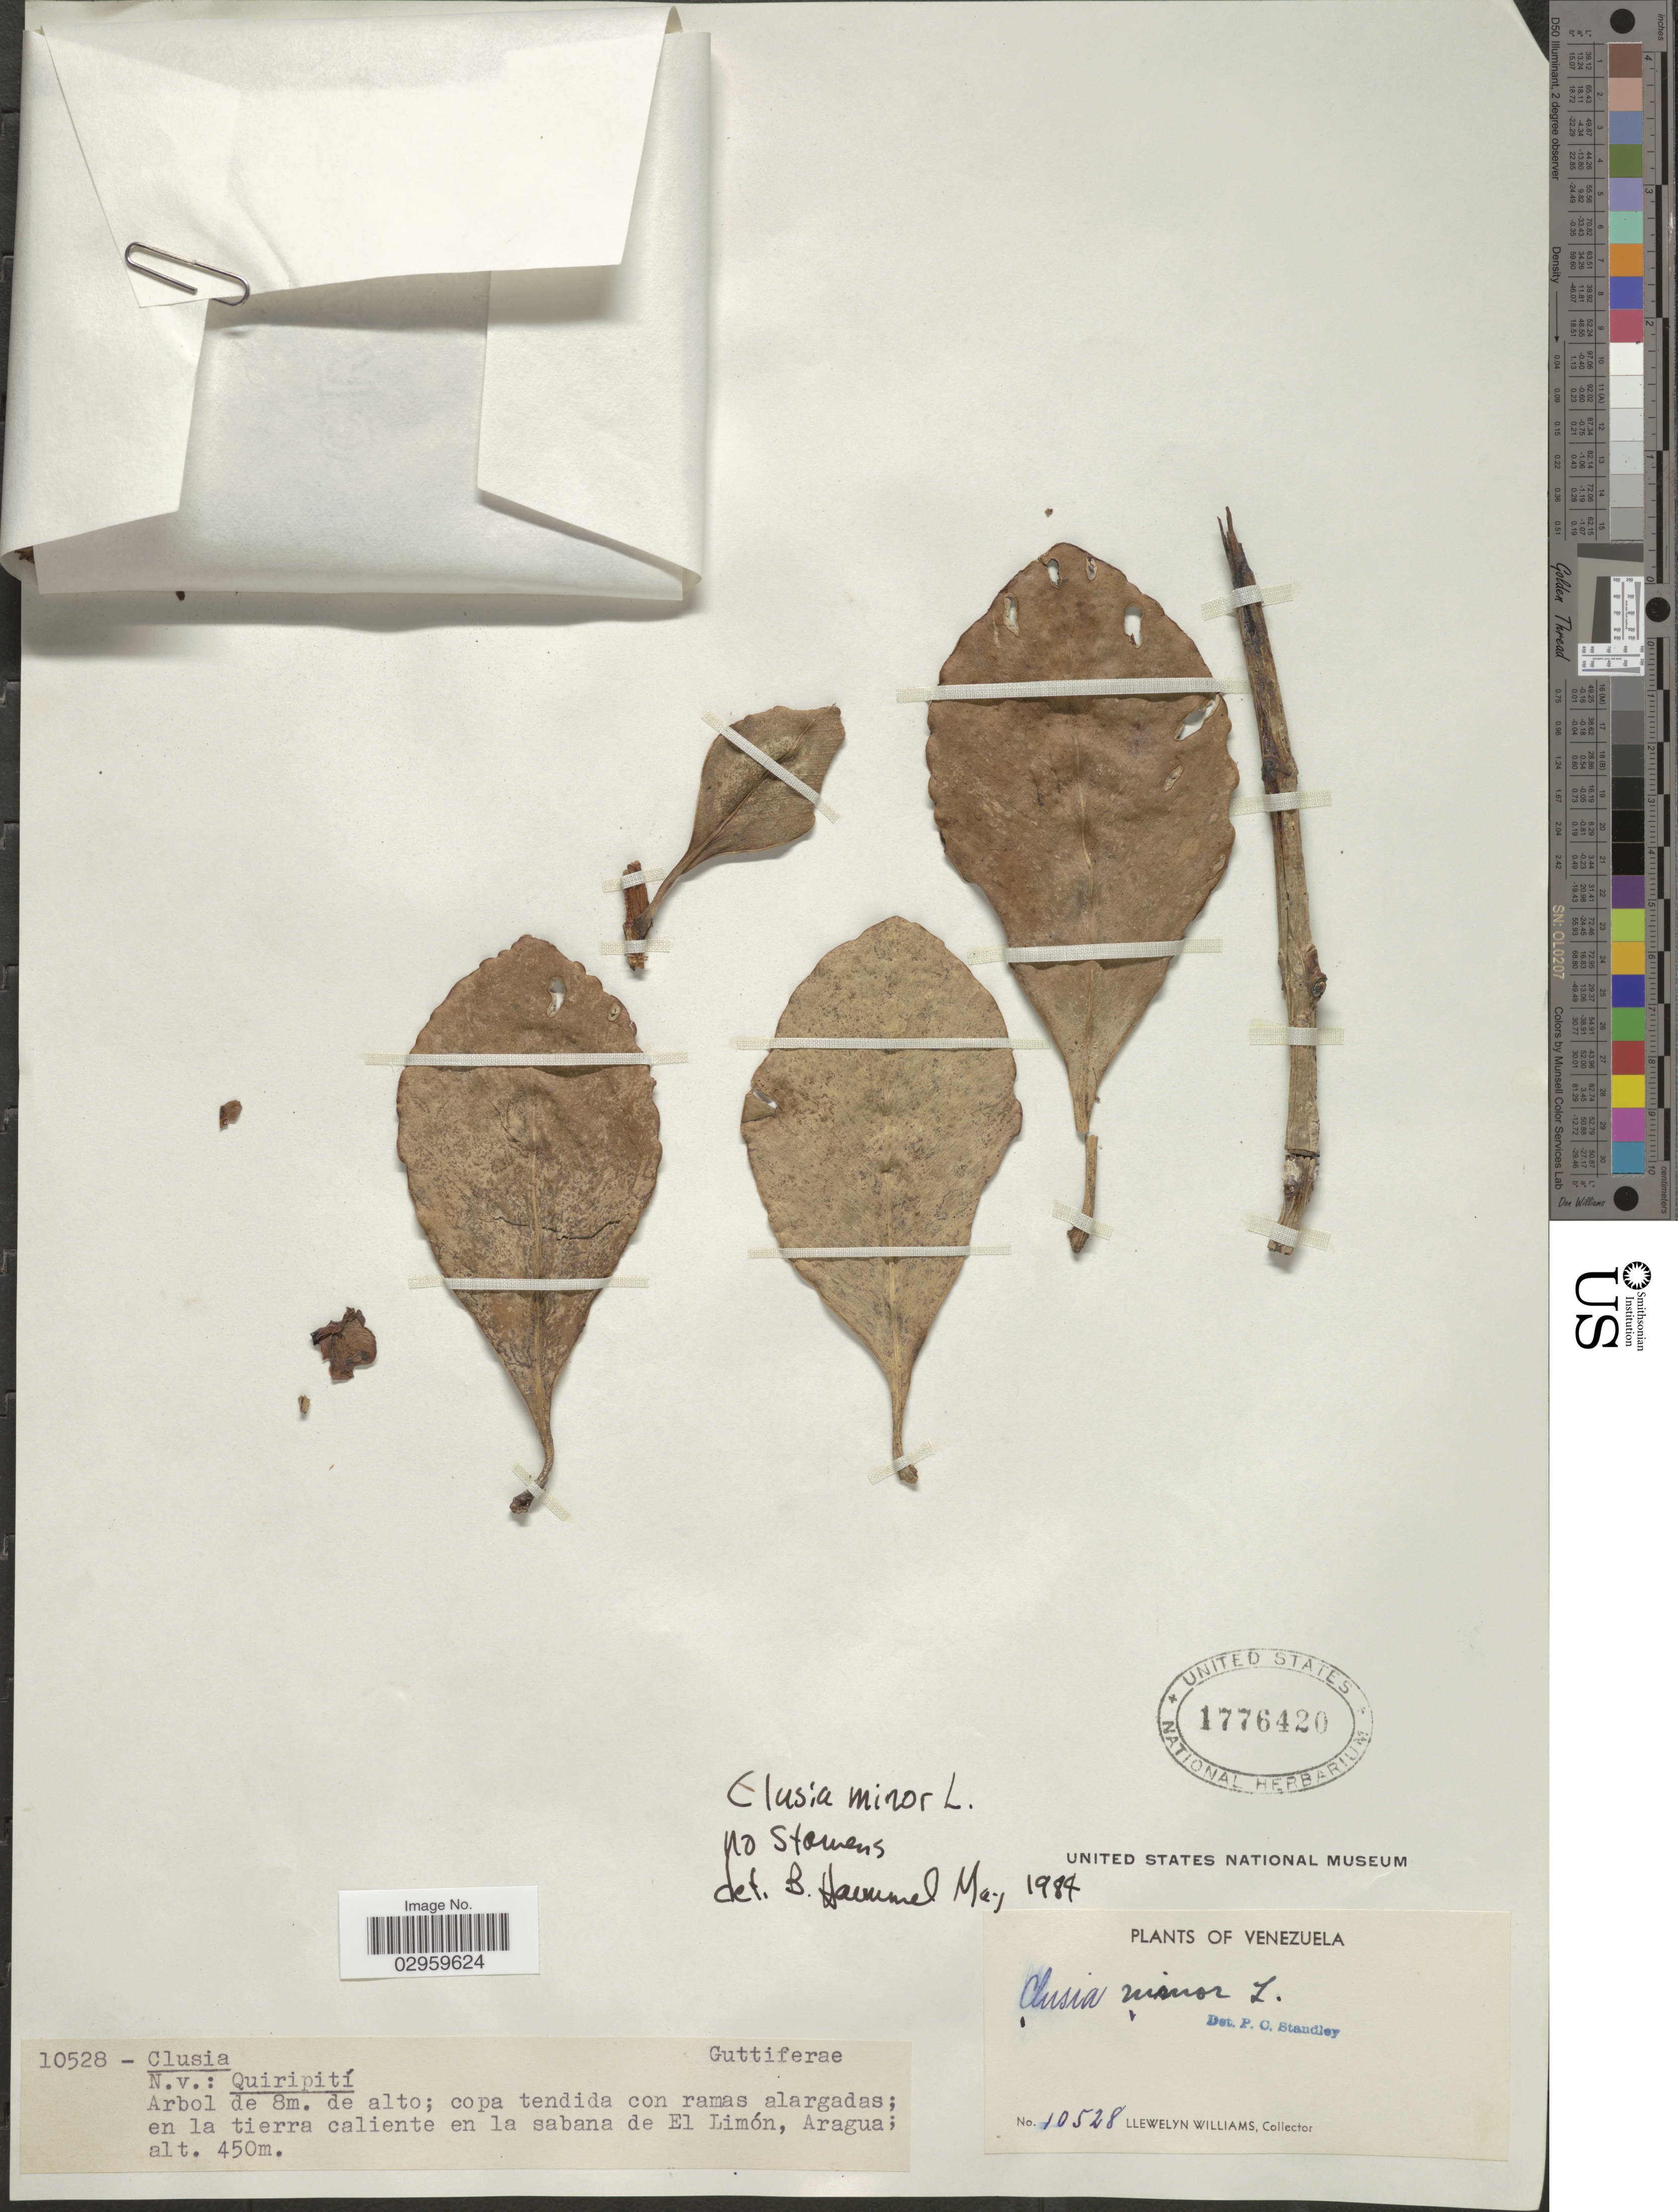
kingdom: Plantae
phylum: Tracheophyta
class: Magnoliopsida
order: Malpighiales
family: Clusiaceae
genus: Clusia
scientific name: Clusia minor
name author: L.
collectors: Ll. Williams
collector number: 10528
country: Venezuela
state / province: Aragua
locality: En la tierra caliente en la sabana de El Limón.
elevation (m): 450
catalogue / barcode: US 1776420